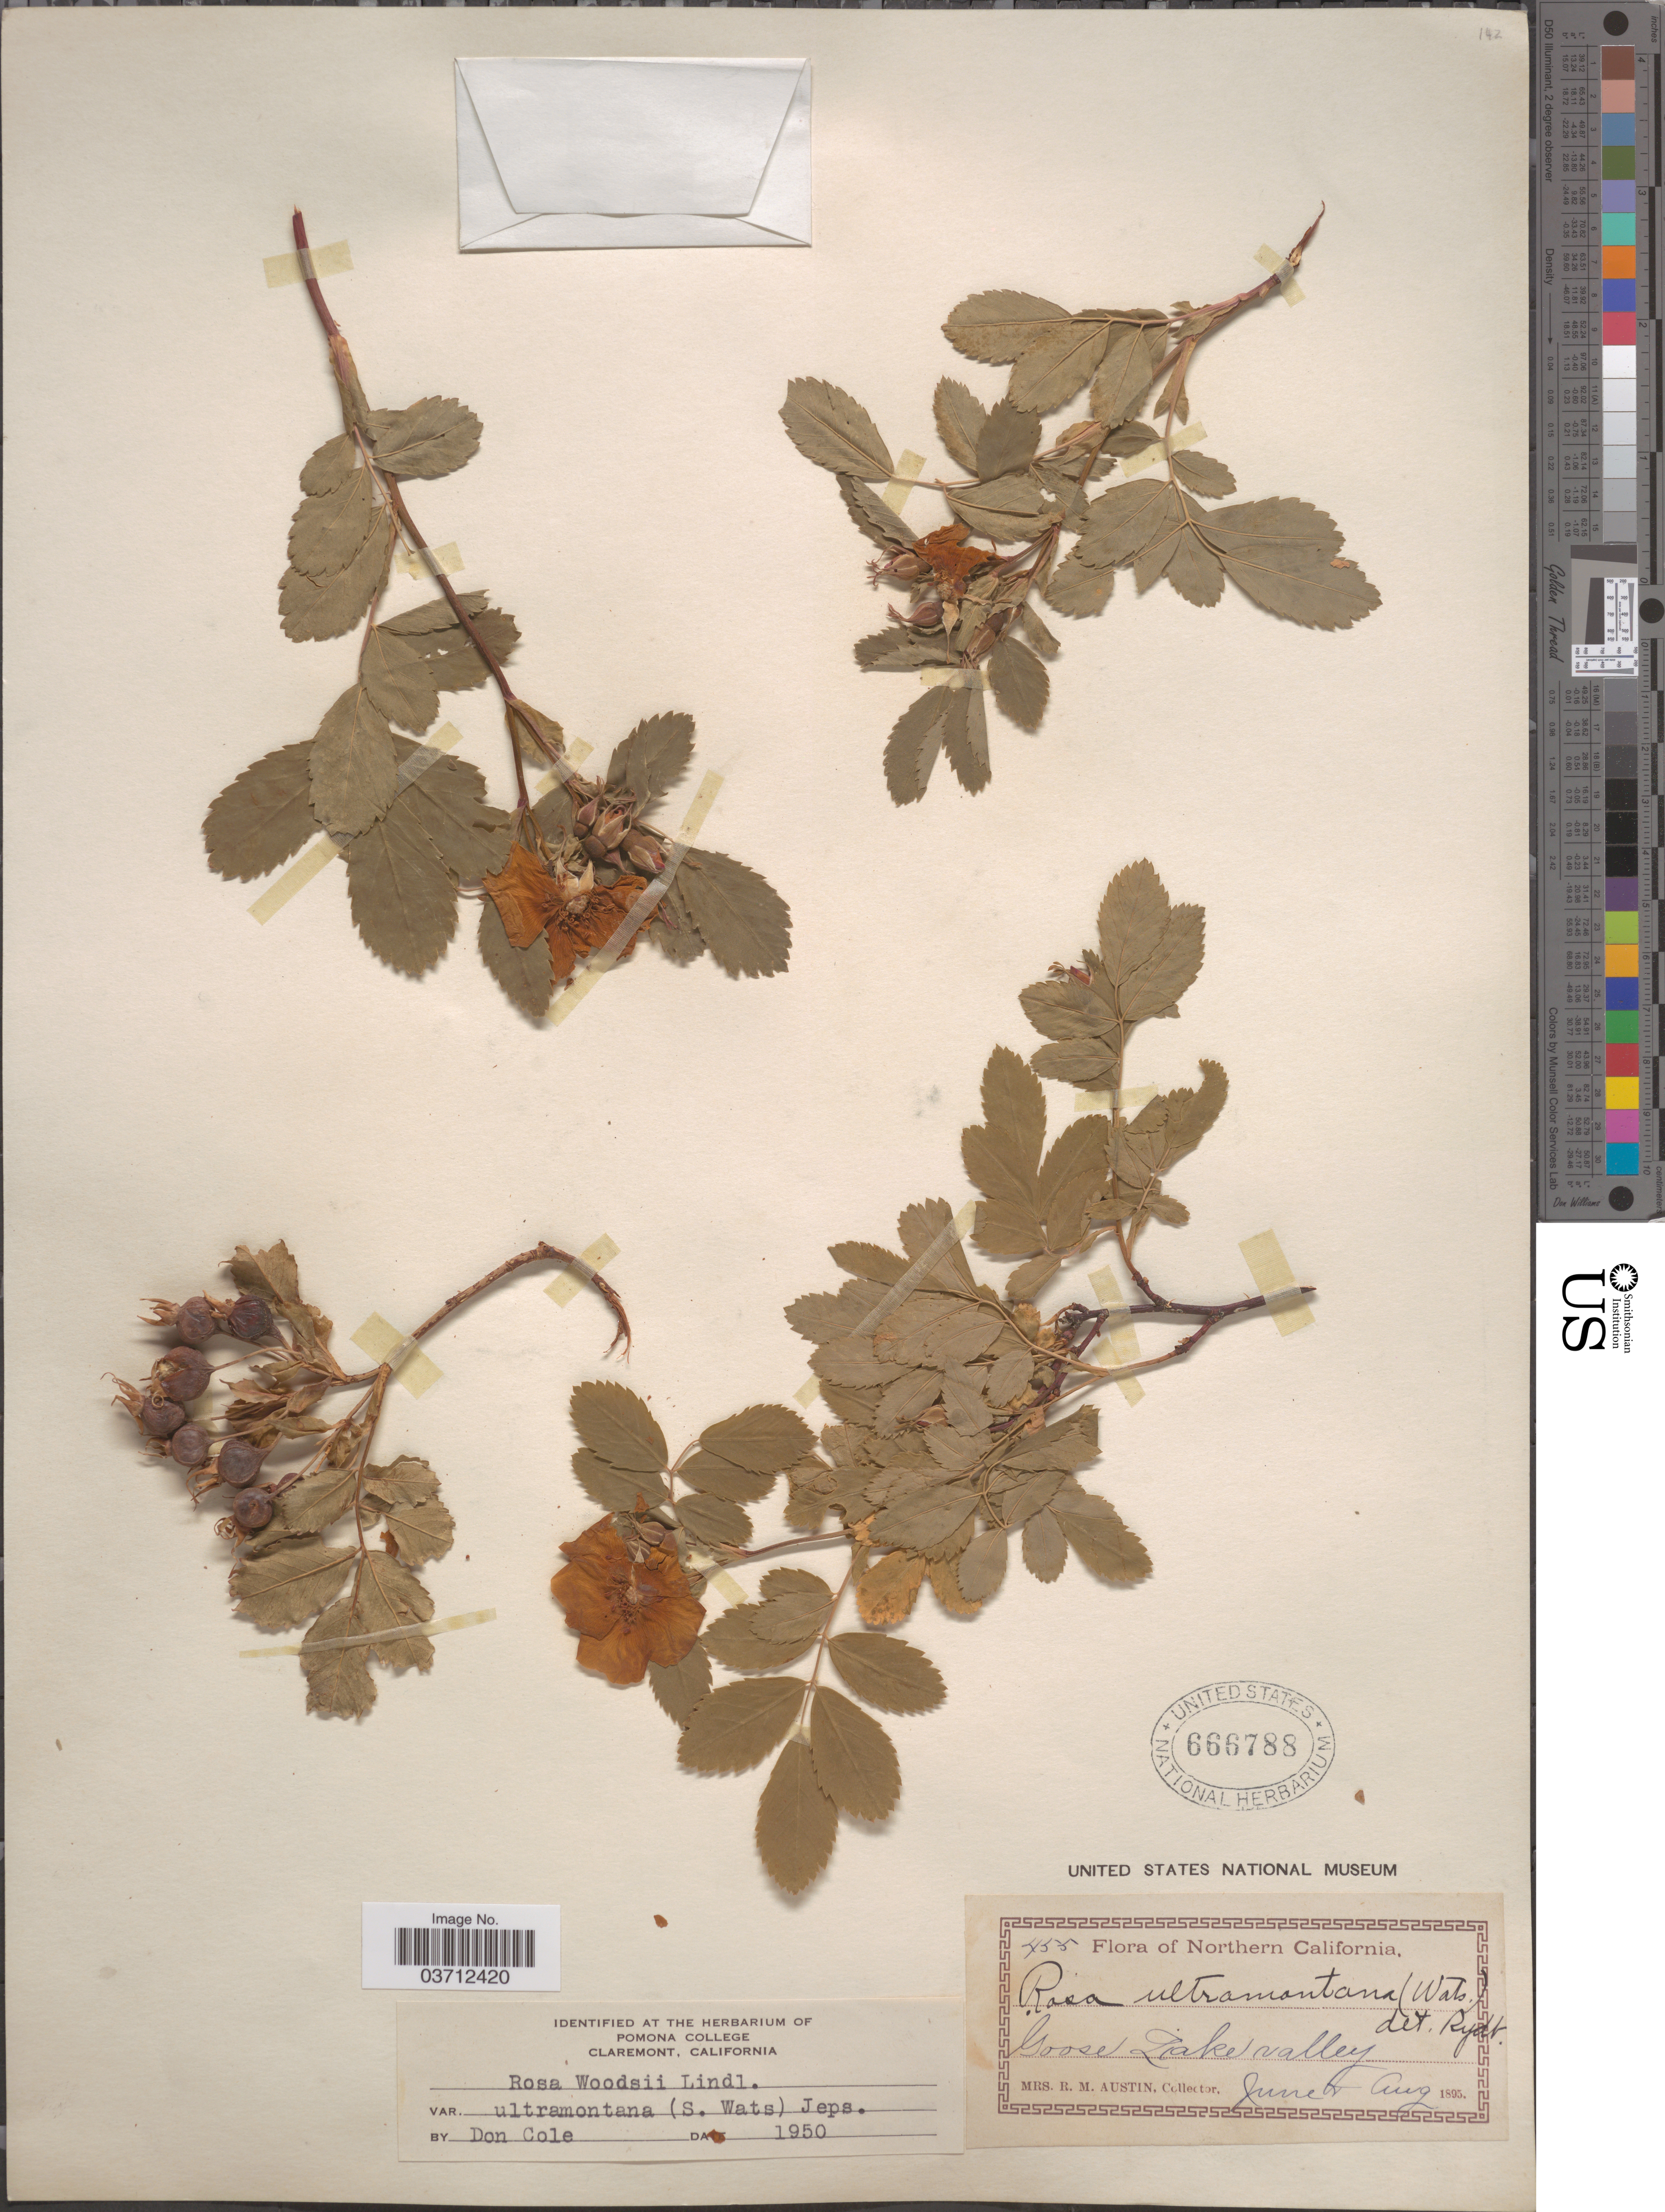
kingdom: Plantae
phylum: Tracheophyta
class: Magnoliopsida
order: Rosales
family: Rosaceae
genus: Rosa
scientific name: Rosa woodsii var. ultramontana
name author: Lindl.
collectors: R. Austin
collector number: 455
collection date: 1895-06/1895-08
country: United States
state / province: California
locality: Northern California. Goose Lake valley.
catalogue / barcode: US 666788